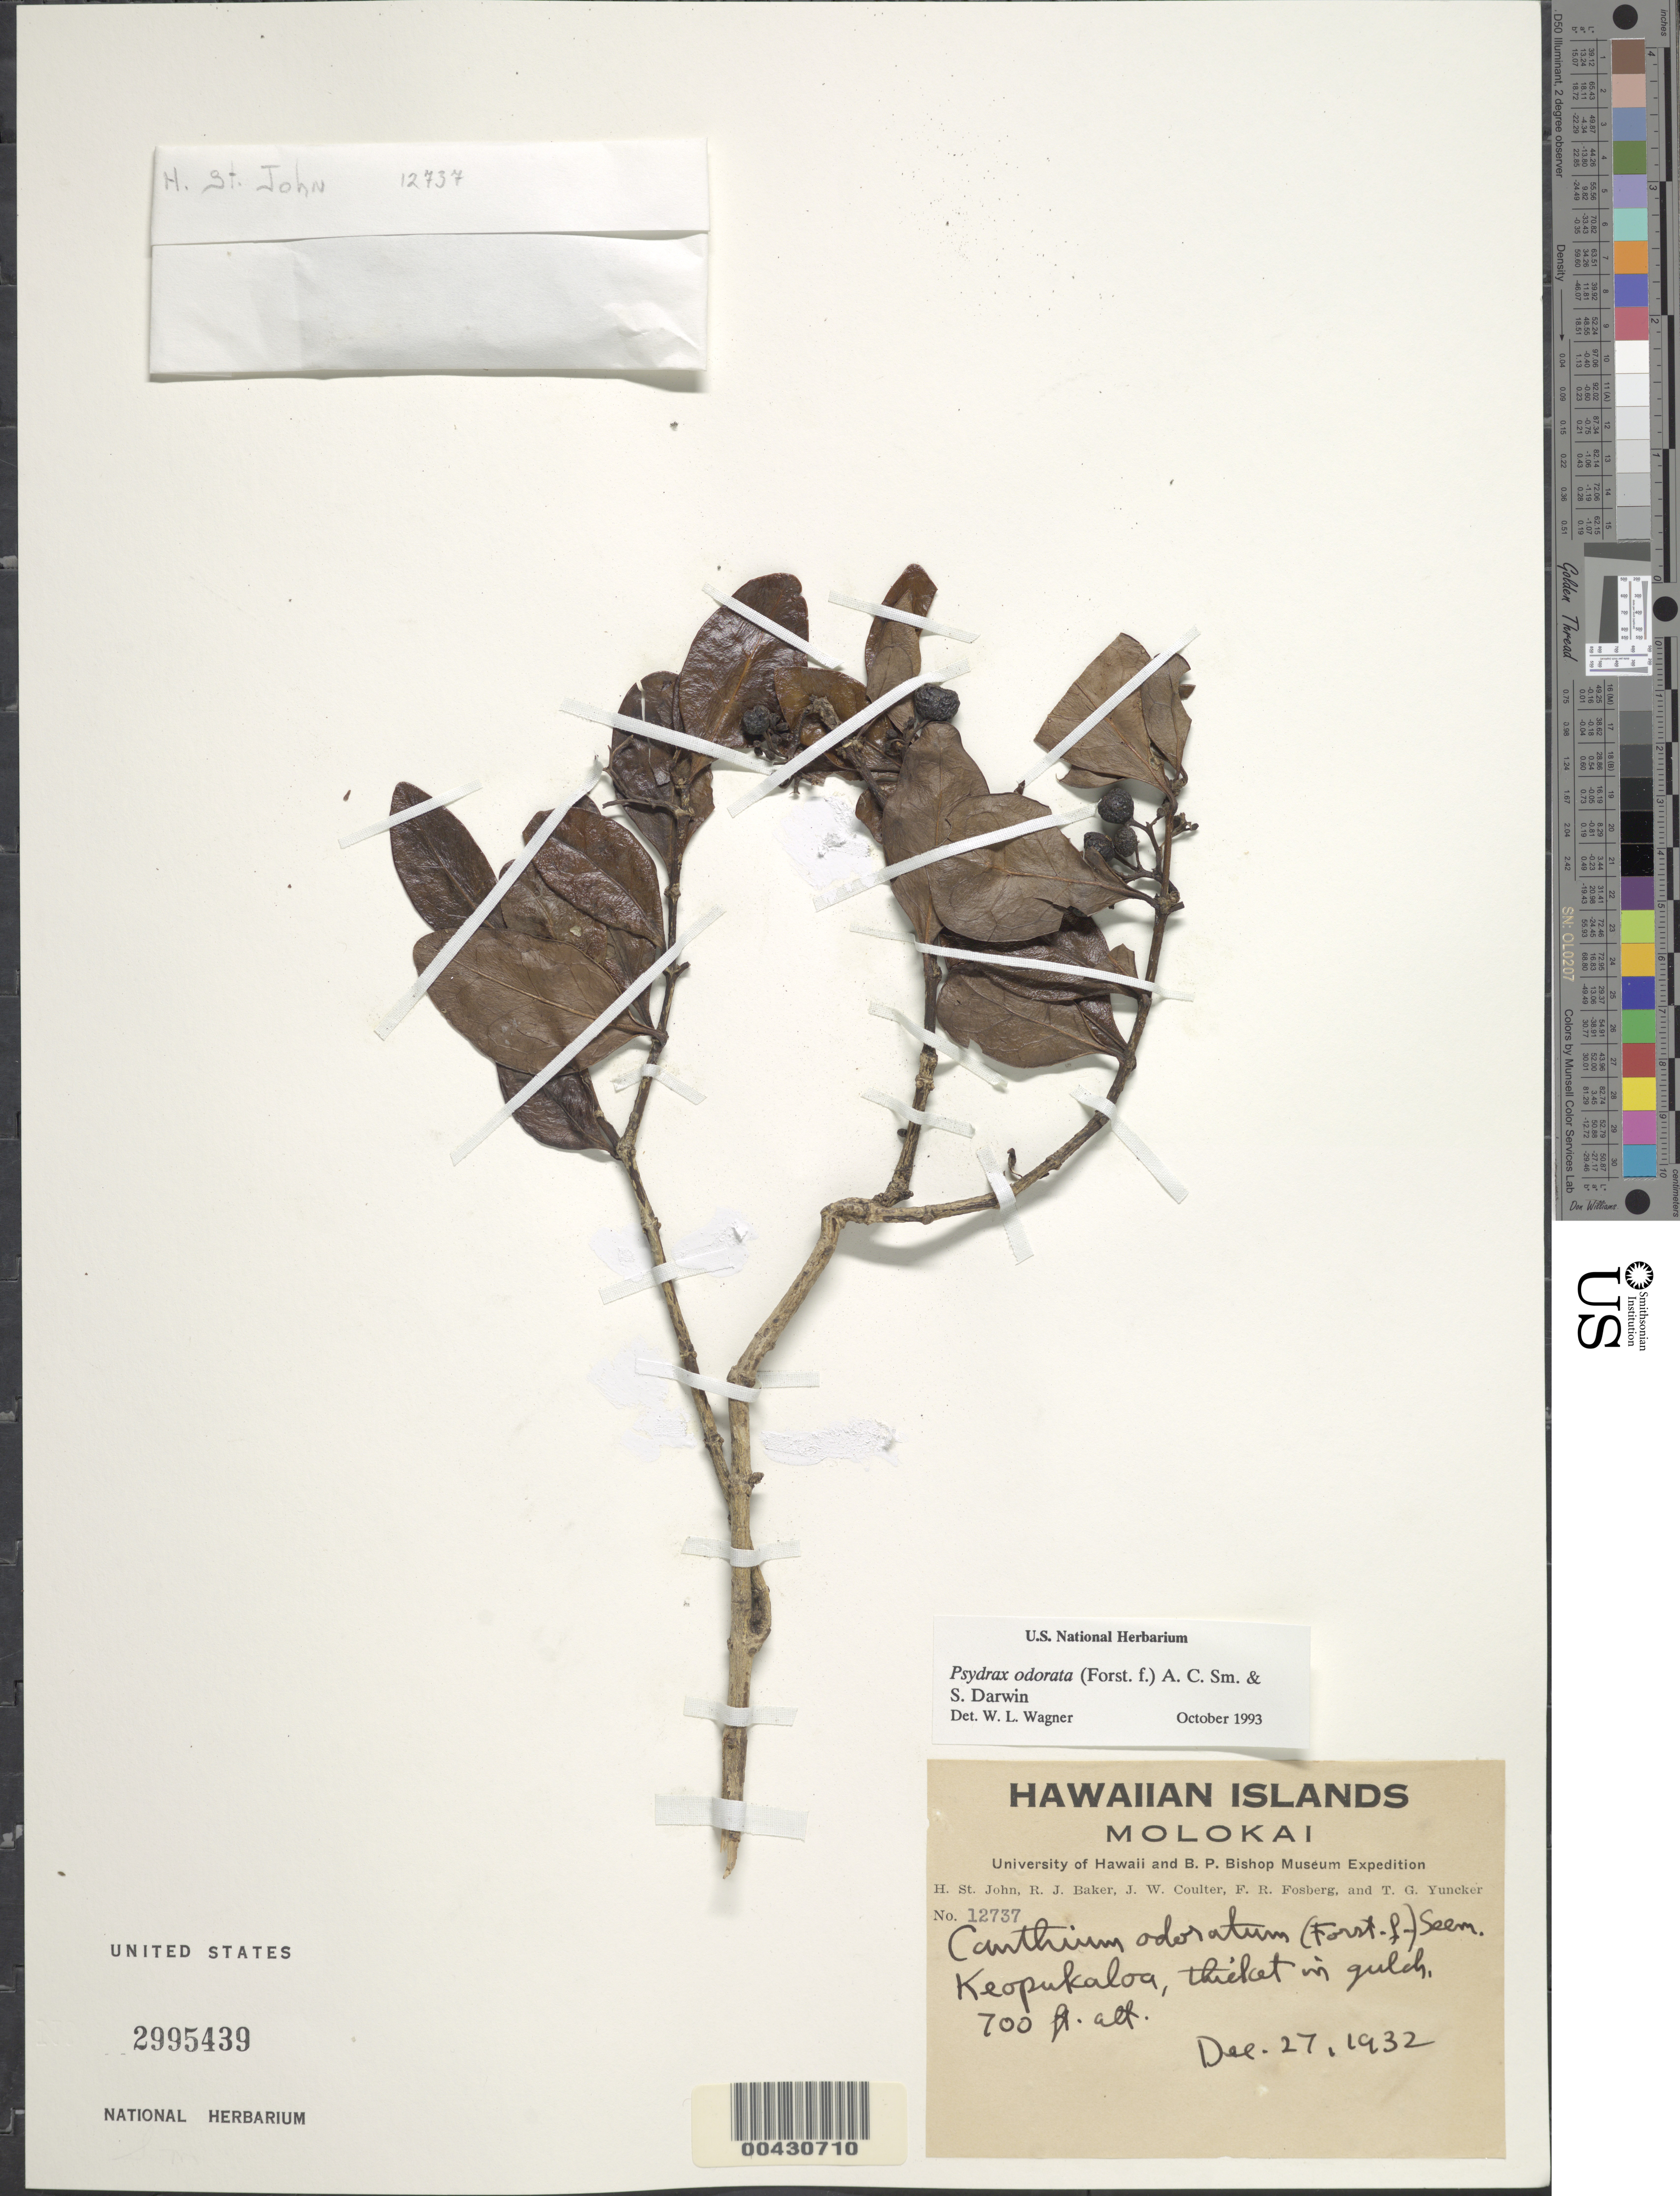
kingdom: Plantae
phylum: Tracheophyta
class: Magnoliopsida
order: Gentianales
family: Rubiaceae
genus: Psydrax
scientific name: Psydrax odorata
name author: (G. Forst.) A.C. Sm. & S.P. Darwin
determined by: Wagner, W. L., (BOT), Smithsonian Institution - National Museum of Natural History (UNITED STATES)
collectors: H. St. John, R. J. Baker, J. W. Coulter & F. R. Fosberg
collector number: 12737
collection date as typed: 27 Dec 1932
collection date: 1932-12-27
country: United States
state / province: Hawaii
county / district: Maui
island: Moloka'i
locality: Keopukaloa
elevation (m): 213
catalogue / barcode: US 2995439